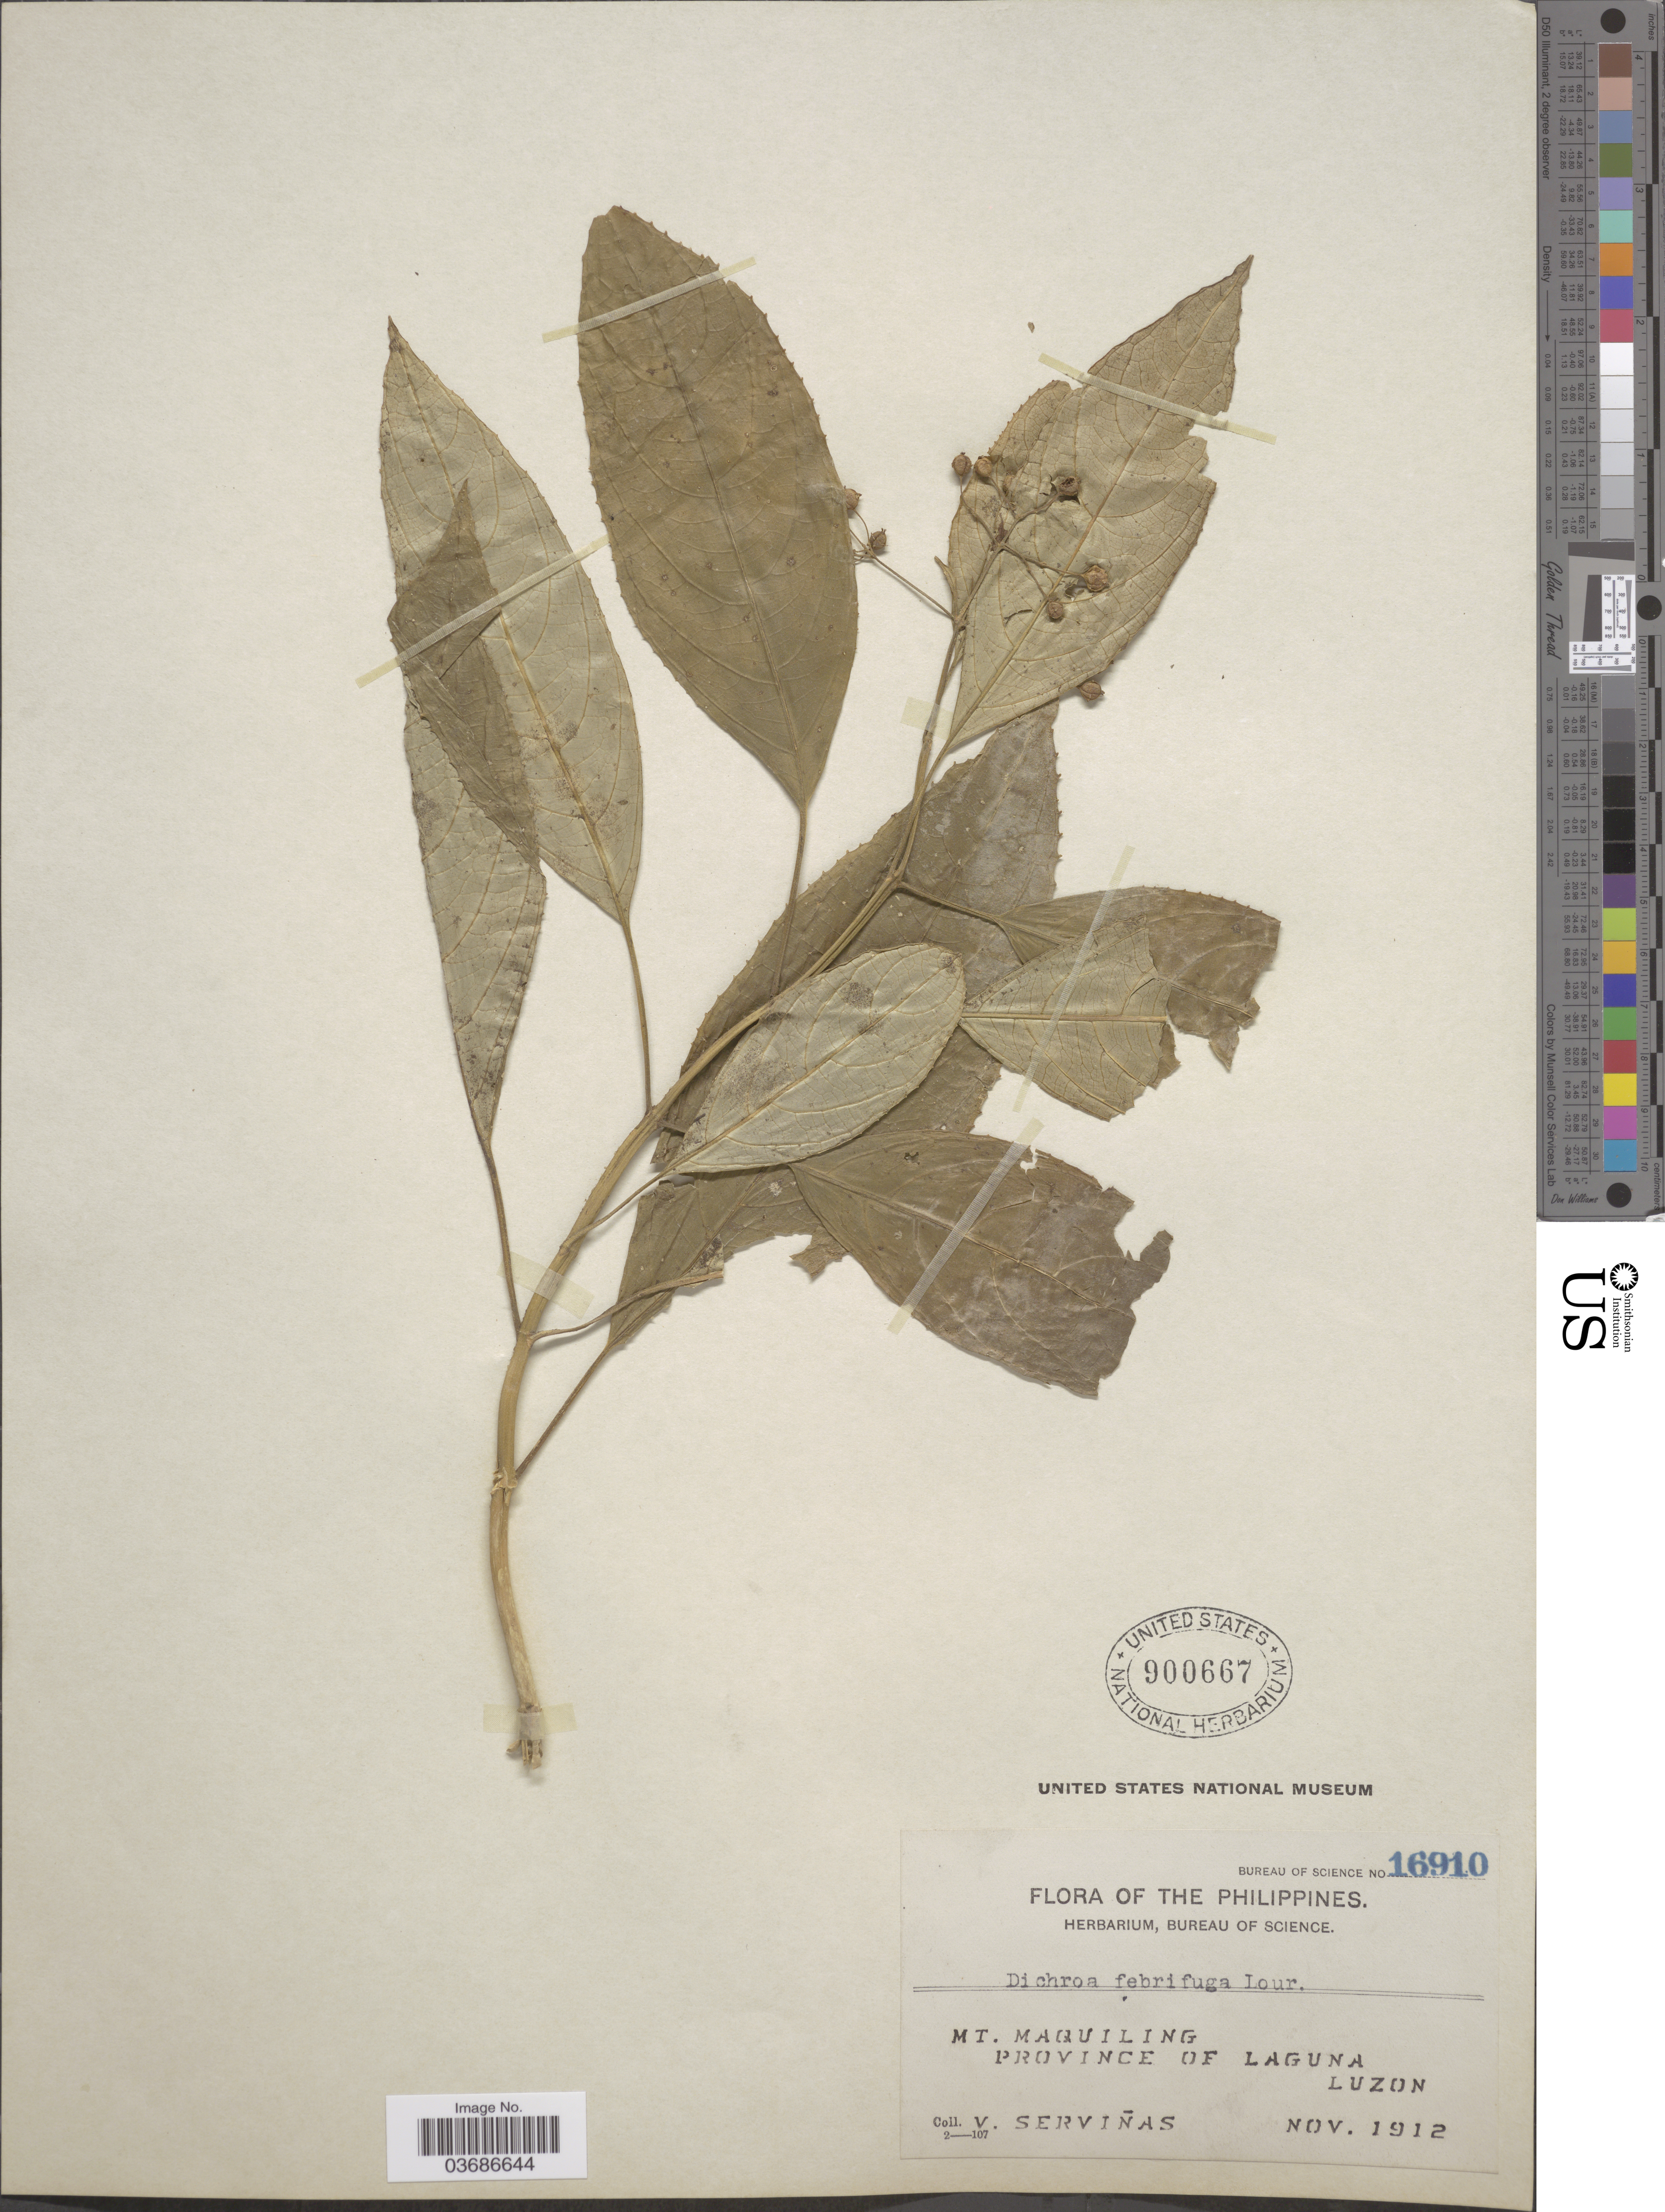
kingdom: Plantae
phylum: Tracheophyta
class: Magnoliopsida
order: Cornales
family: Hydrangeaceae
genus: Hydrangea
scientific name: Hydrangea febrifuga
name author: (Lour.) Y. De Smet & C. Granados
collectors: V. Servinas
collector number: Bureau of Science 16910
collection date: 1912-11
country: Philippines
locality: Mt. Maquiling. Province of Laguna. Luzon.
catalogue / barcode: US 900667